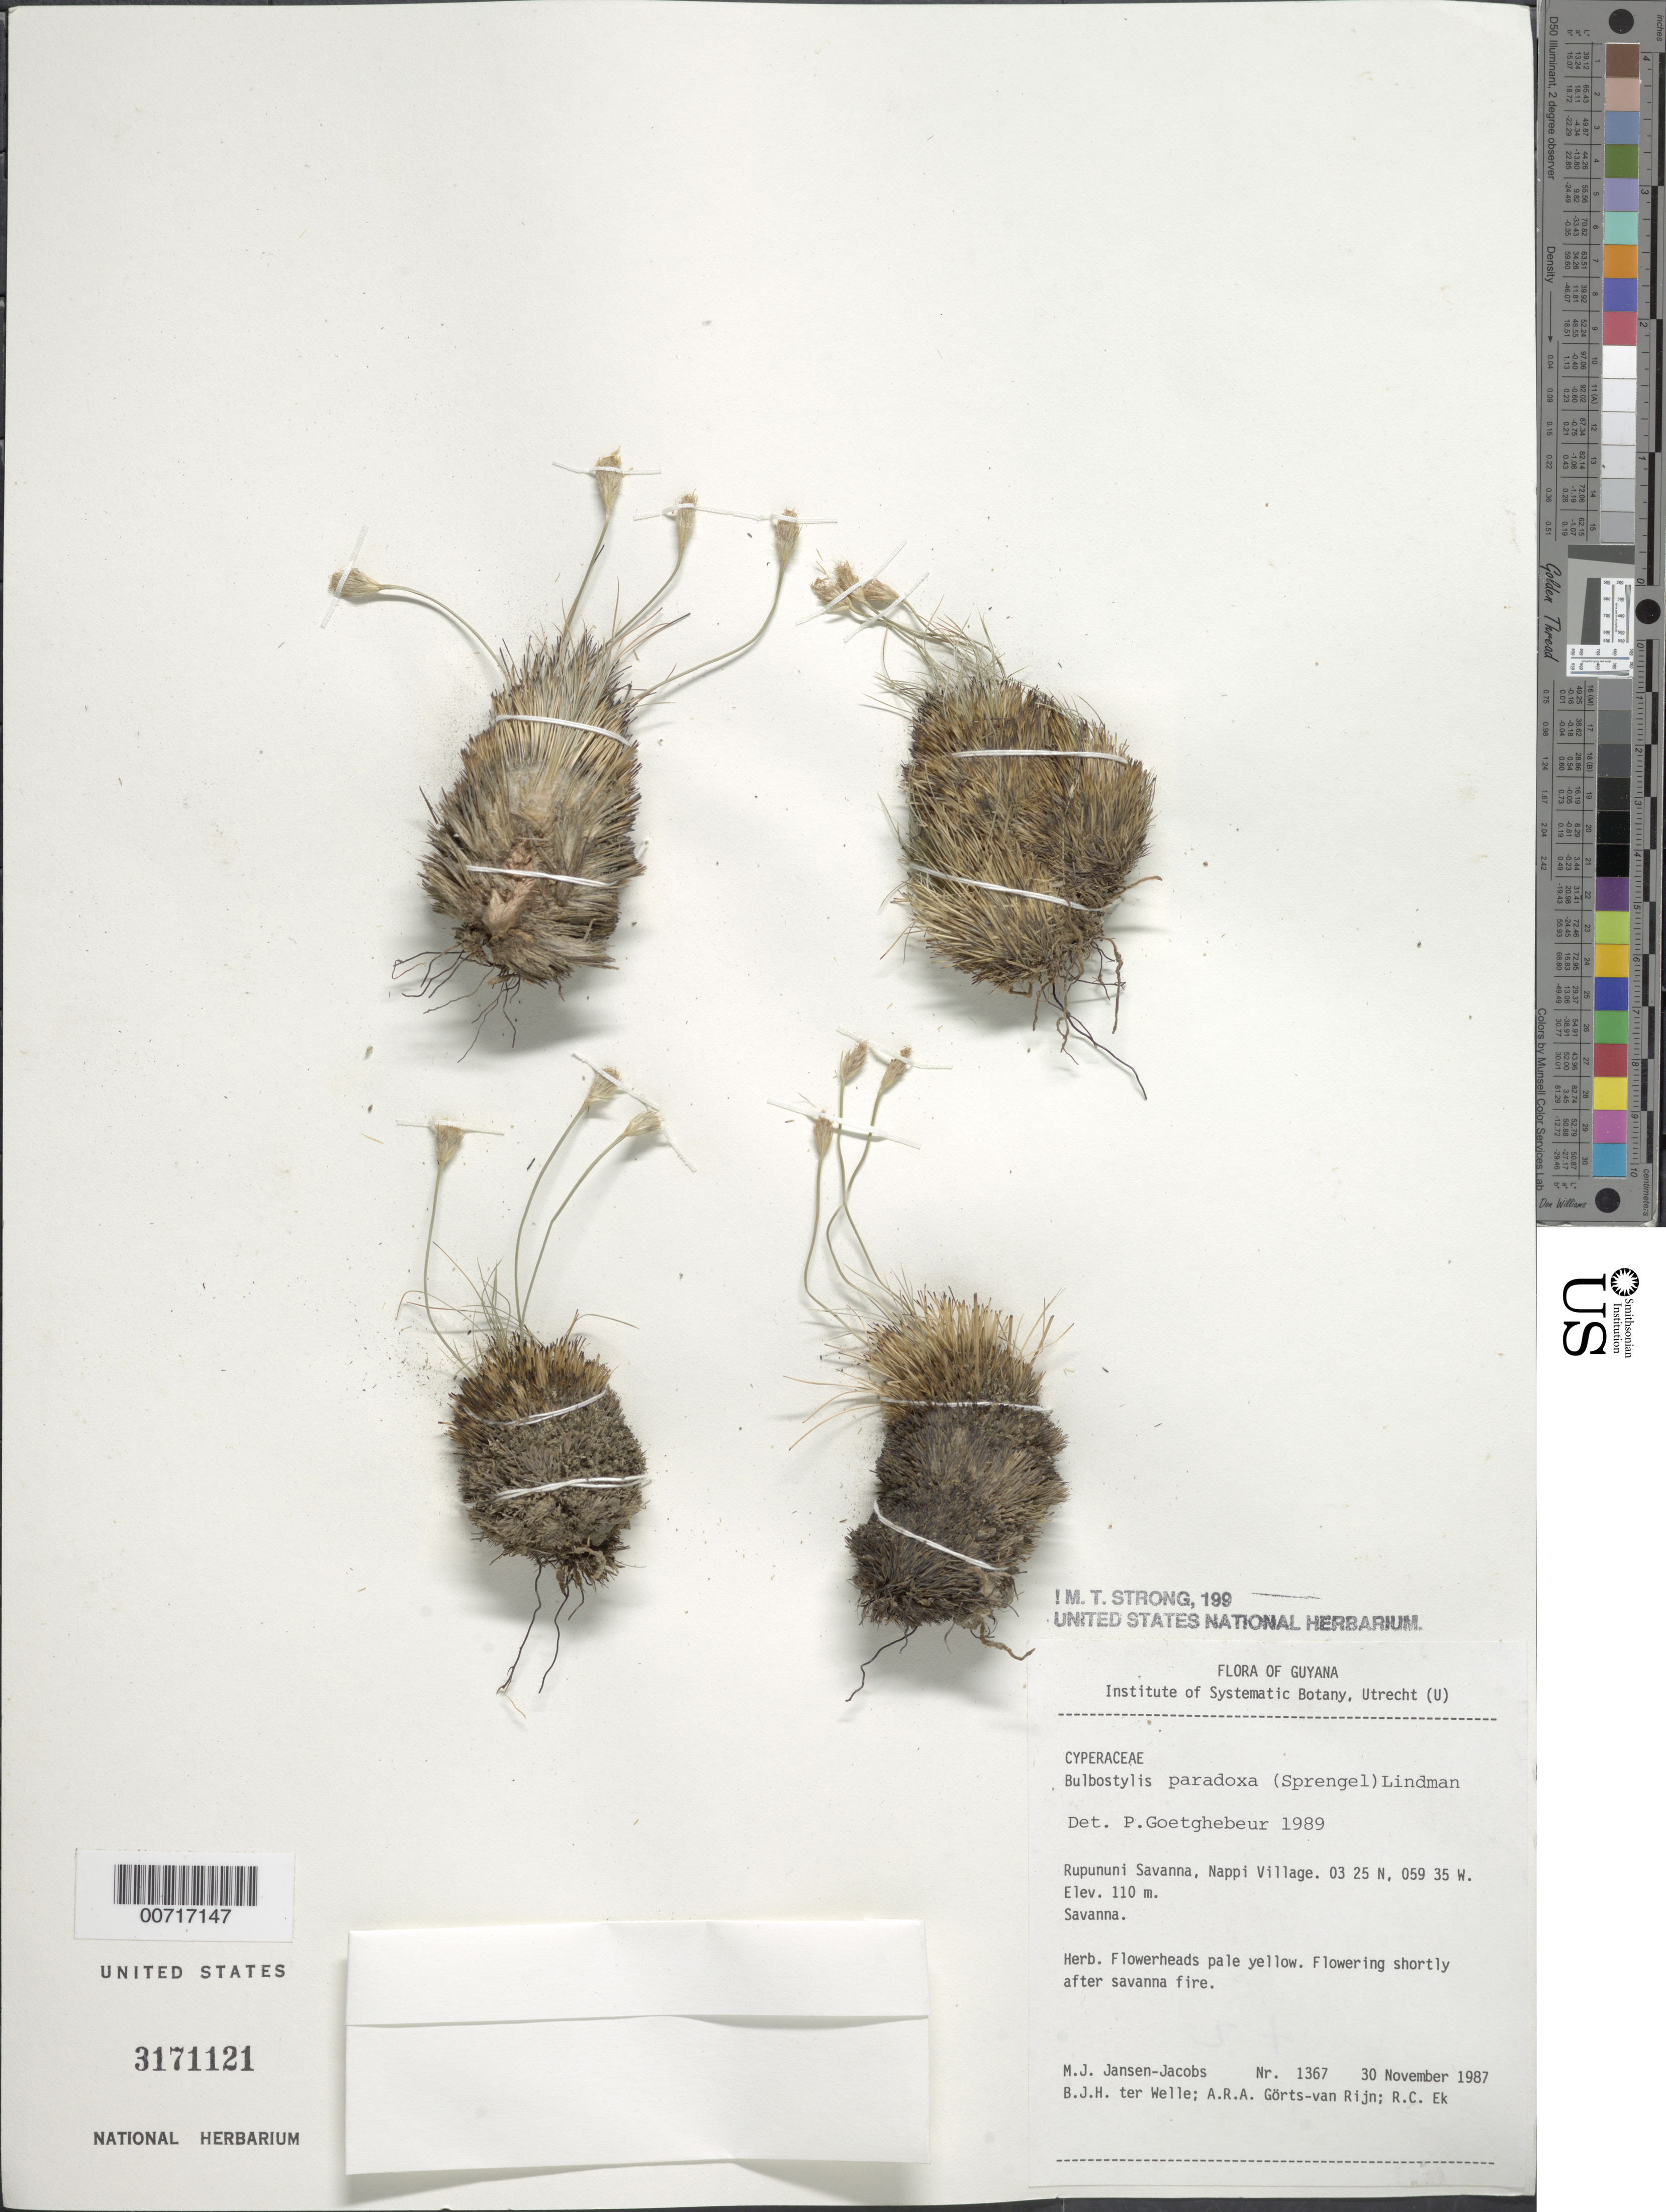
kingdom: Plantae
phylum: Tracheophyta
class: Liliopsida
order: Poales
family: Cyperaceae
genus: Bulbostylis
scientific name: Bulbostylis paradoxa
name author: (Spreng.) Lindm.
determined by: Goetghebeur, P.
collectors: M. J. Jansen-Jacobs, B. Welle, A. .R. A. Görts-van Rijn & R. C. Ek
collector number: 1367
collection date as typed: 30-Nov-87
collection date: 1987-11-30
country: Guyana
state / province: U. Takutu-U. Essequibo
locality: Nappi Village, Rupununi Savanna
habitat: Savanna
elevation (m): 110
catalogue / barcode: US 3171121